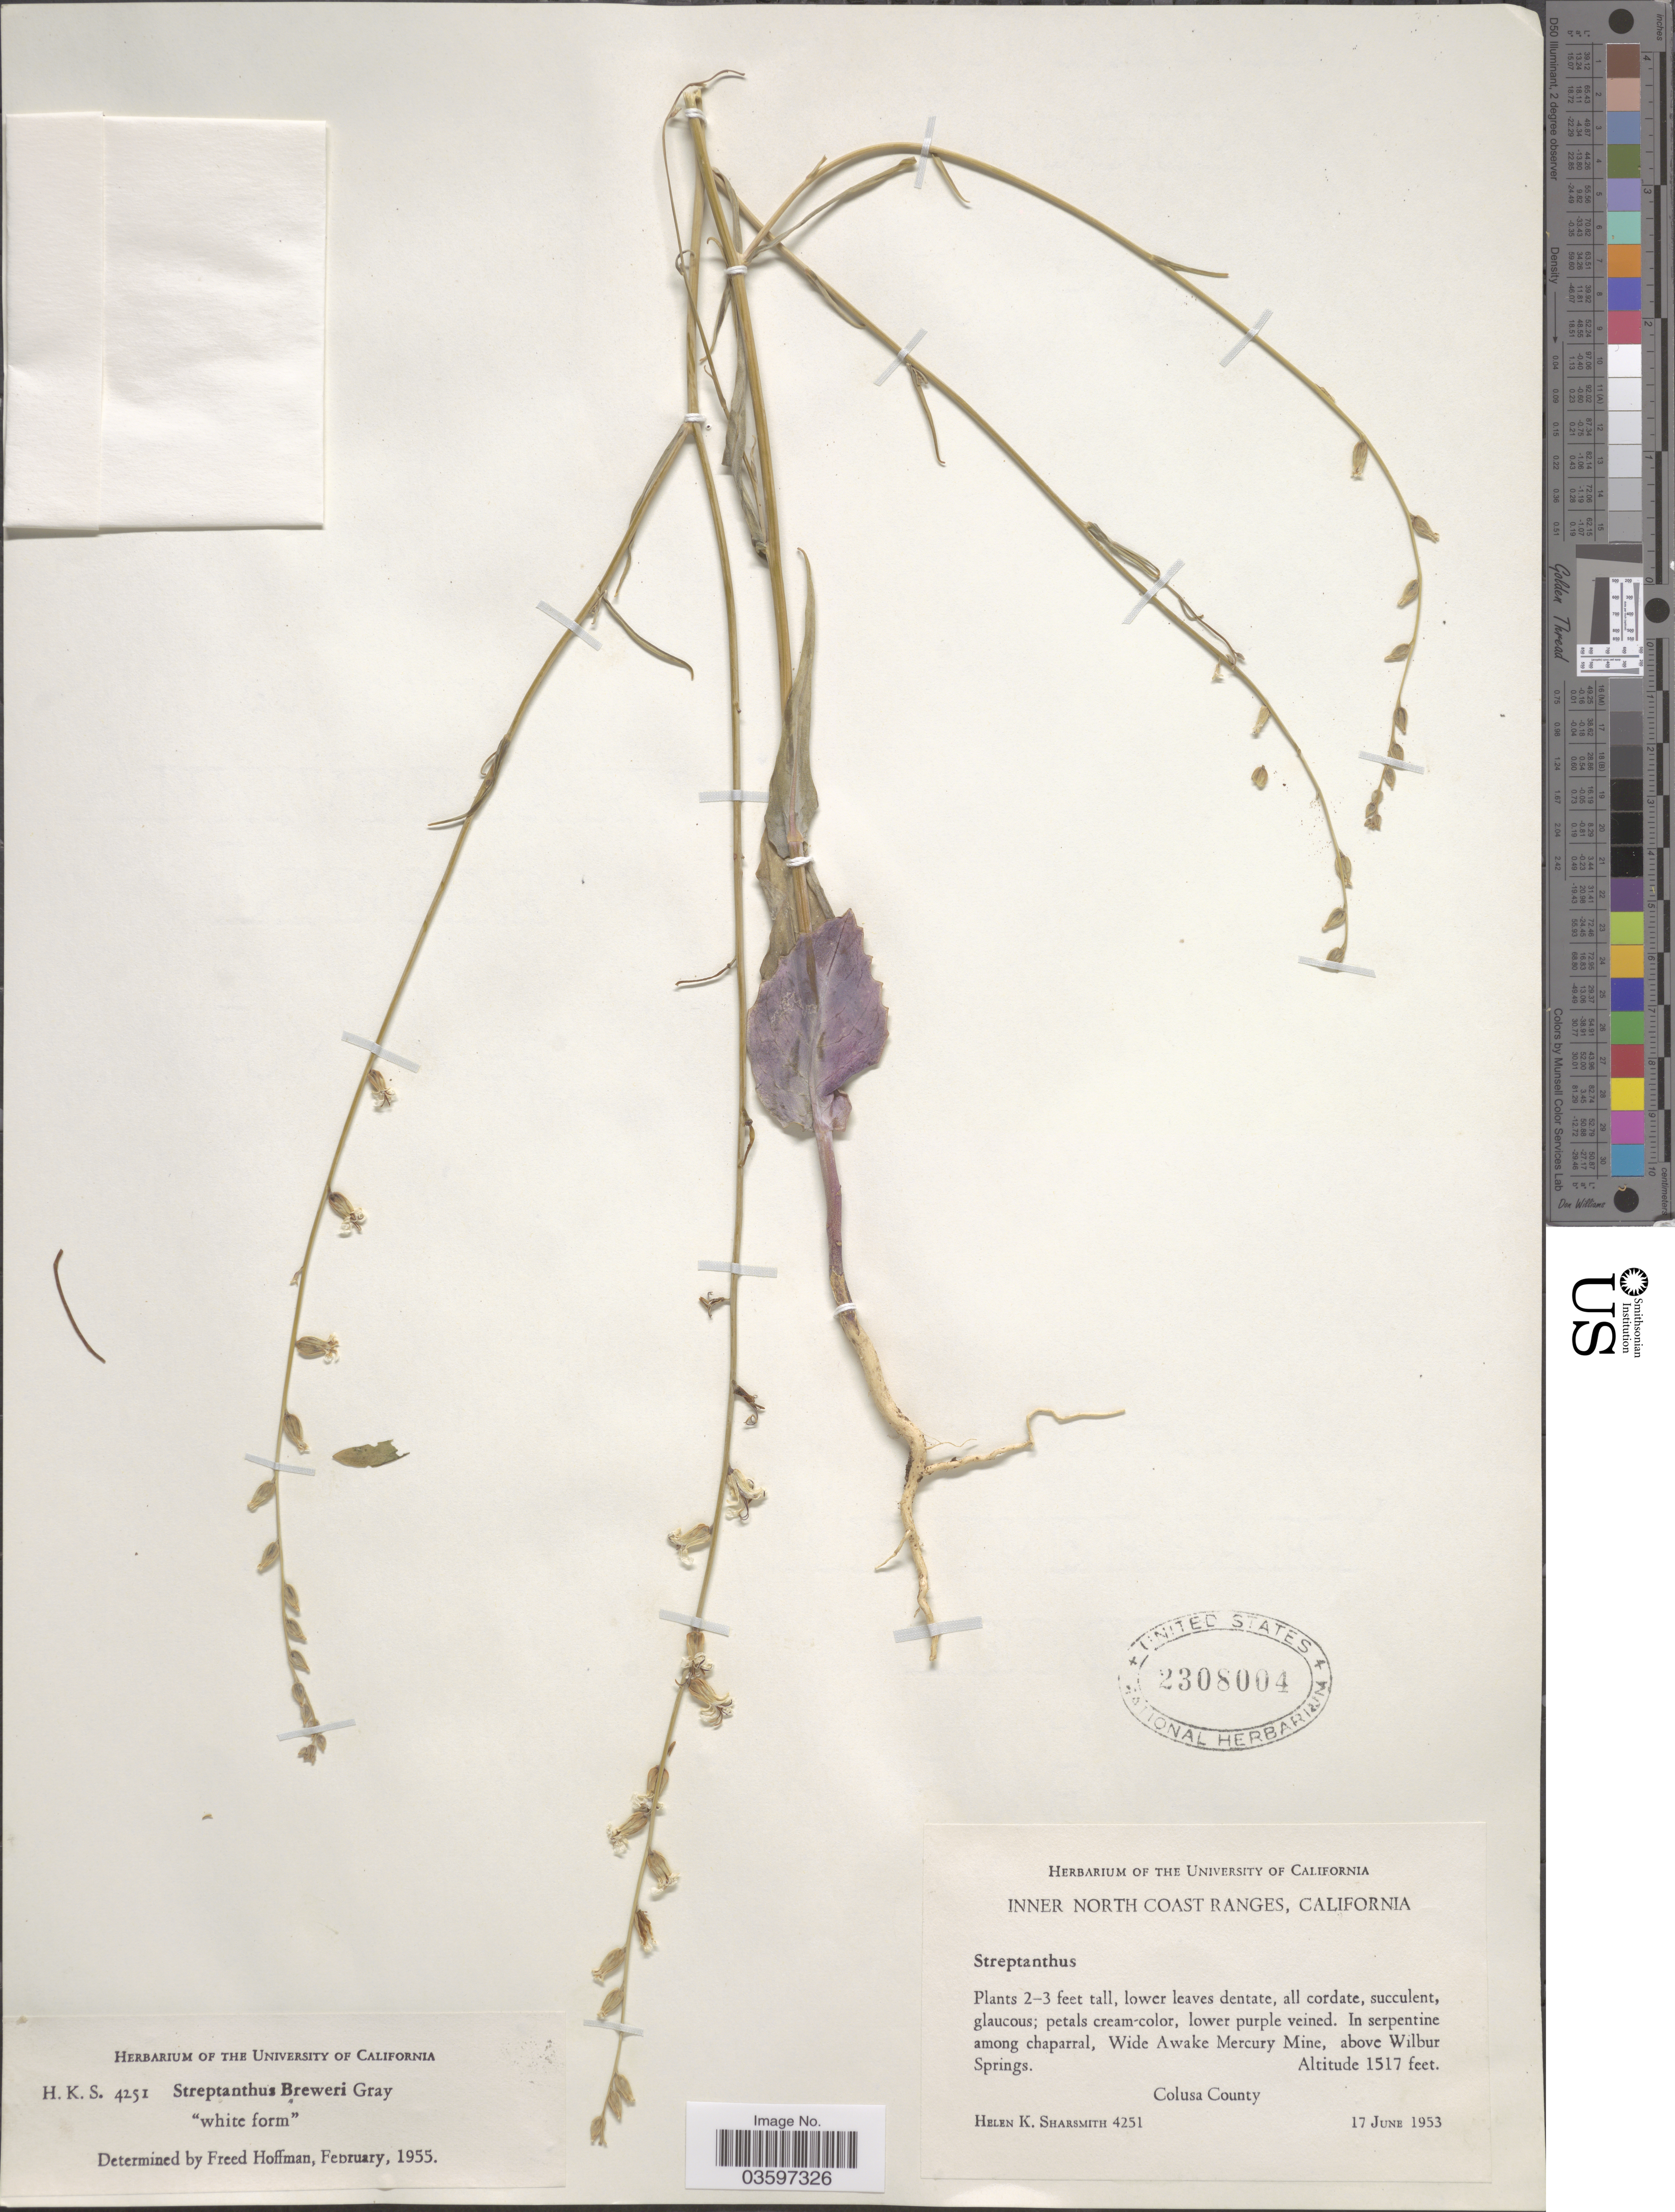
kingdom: Plantae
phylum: Tracheophyta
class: Magnoliopsida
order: Brassicales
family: Brassicaceae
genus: Streptanthus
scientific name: Streptanthus breweri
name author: A. Gray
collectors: H. Sharsmith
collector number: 4251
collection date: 1953-06-17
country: United States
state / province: California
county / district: Colusa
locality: Inner North Coast Ranges. Wide Awake Mercury Mine, above Wilbur Springs. Colusa County.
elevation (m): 462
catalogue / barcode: US 2308004